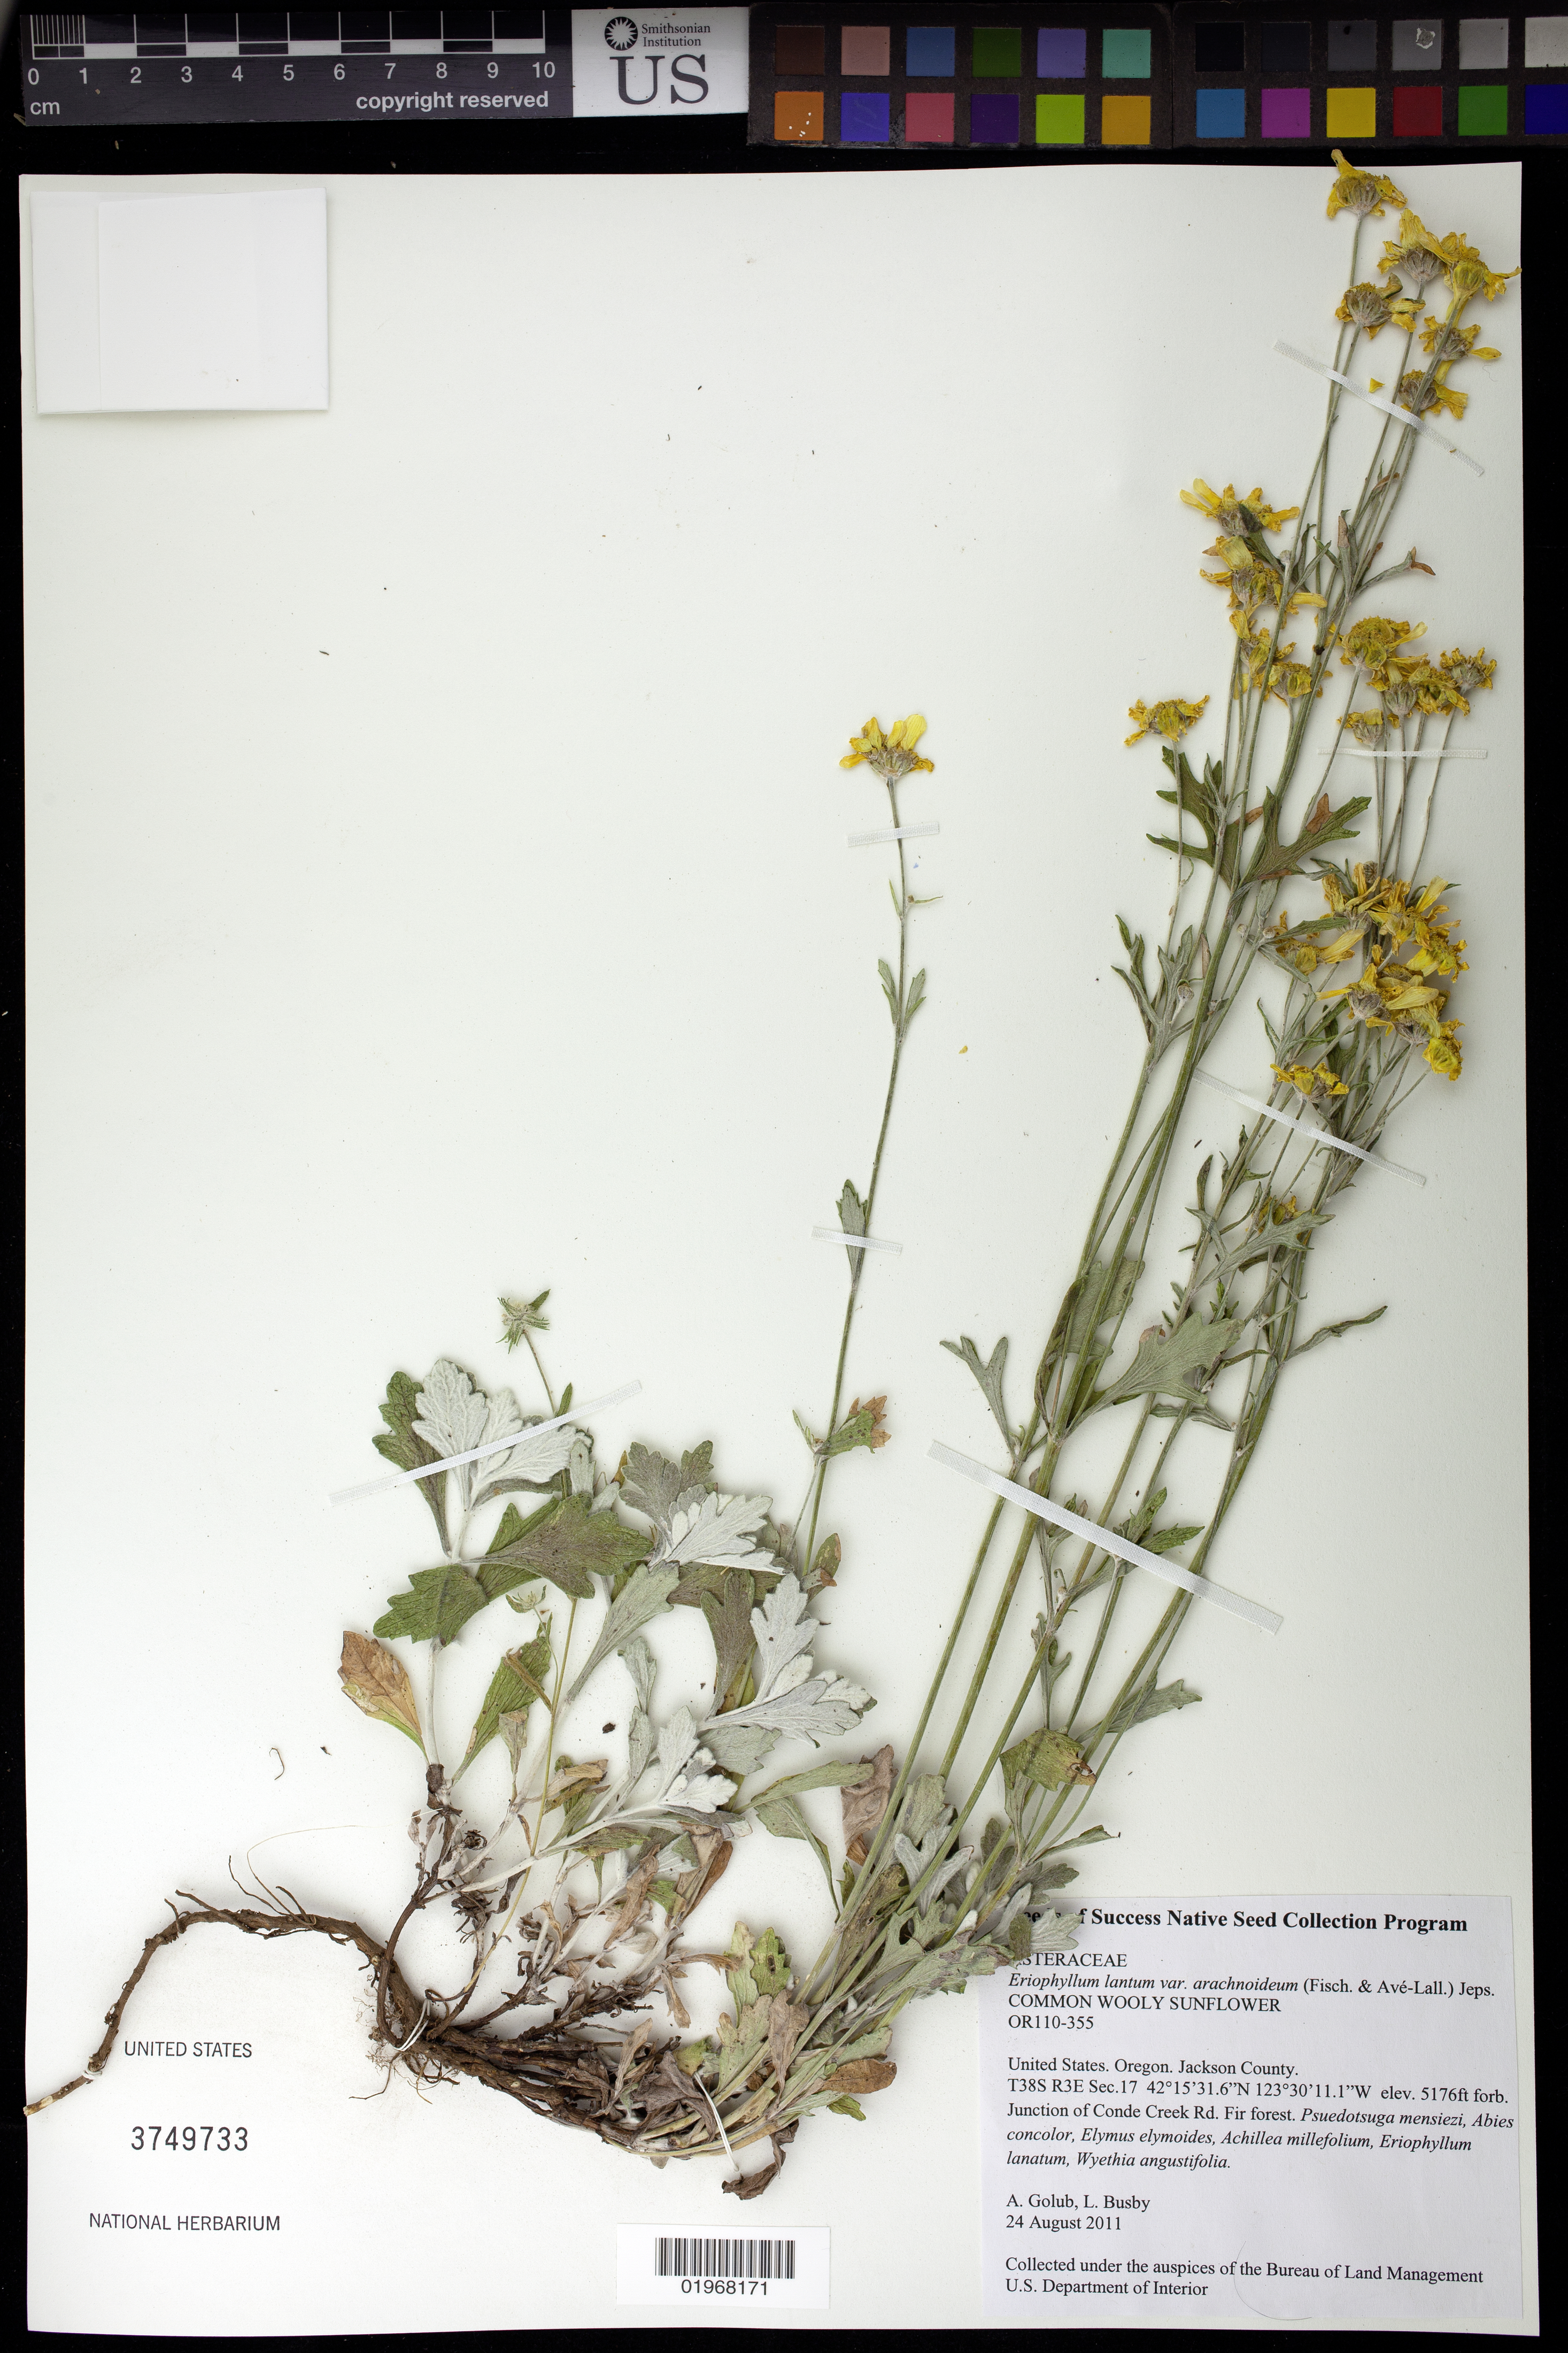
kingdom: Plantae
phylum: Tracheophyta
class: Magnoliopsida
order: Asterales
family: Asteraceae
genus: Eriophyllum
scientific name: Eriophyllum lanatum var. arachnoideum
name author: (Fisch. & Avé-Lall.) Jeps.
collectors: A. Golub & L. Busby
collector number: OR110-355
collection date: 2011-08-24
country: United States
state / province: Oregon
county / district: Jackson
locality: Jct of Conde Creek Rd.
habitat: Fir forest. With Abies concolor, Elymus elymoides, ect.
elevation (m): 1578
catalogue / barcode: US 3749733